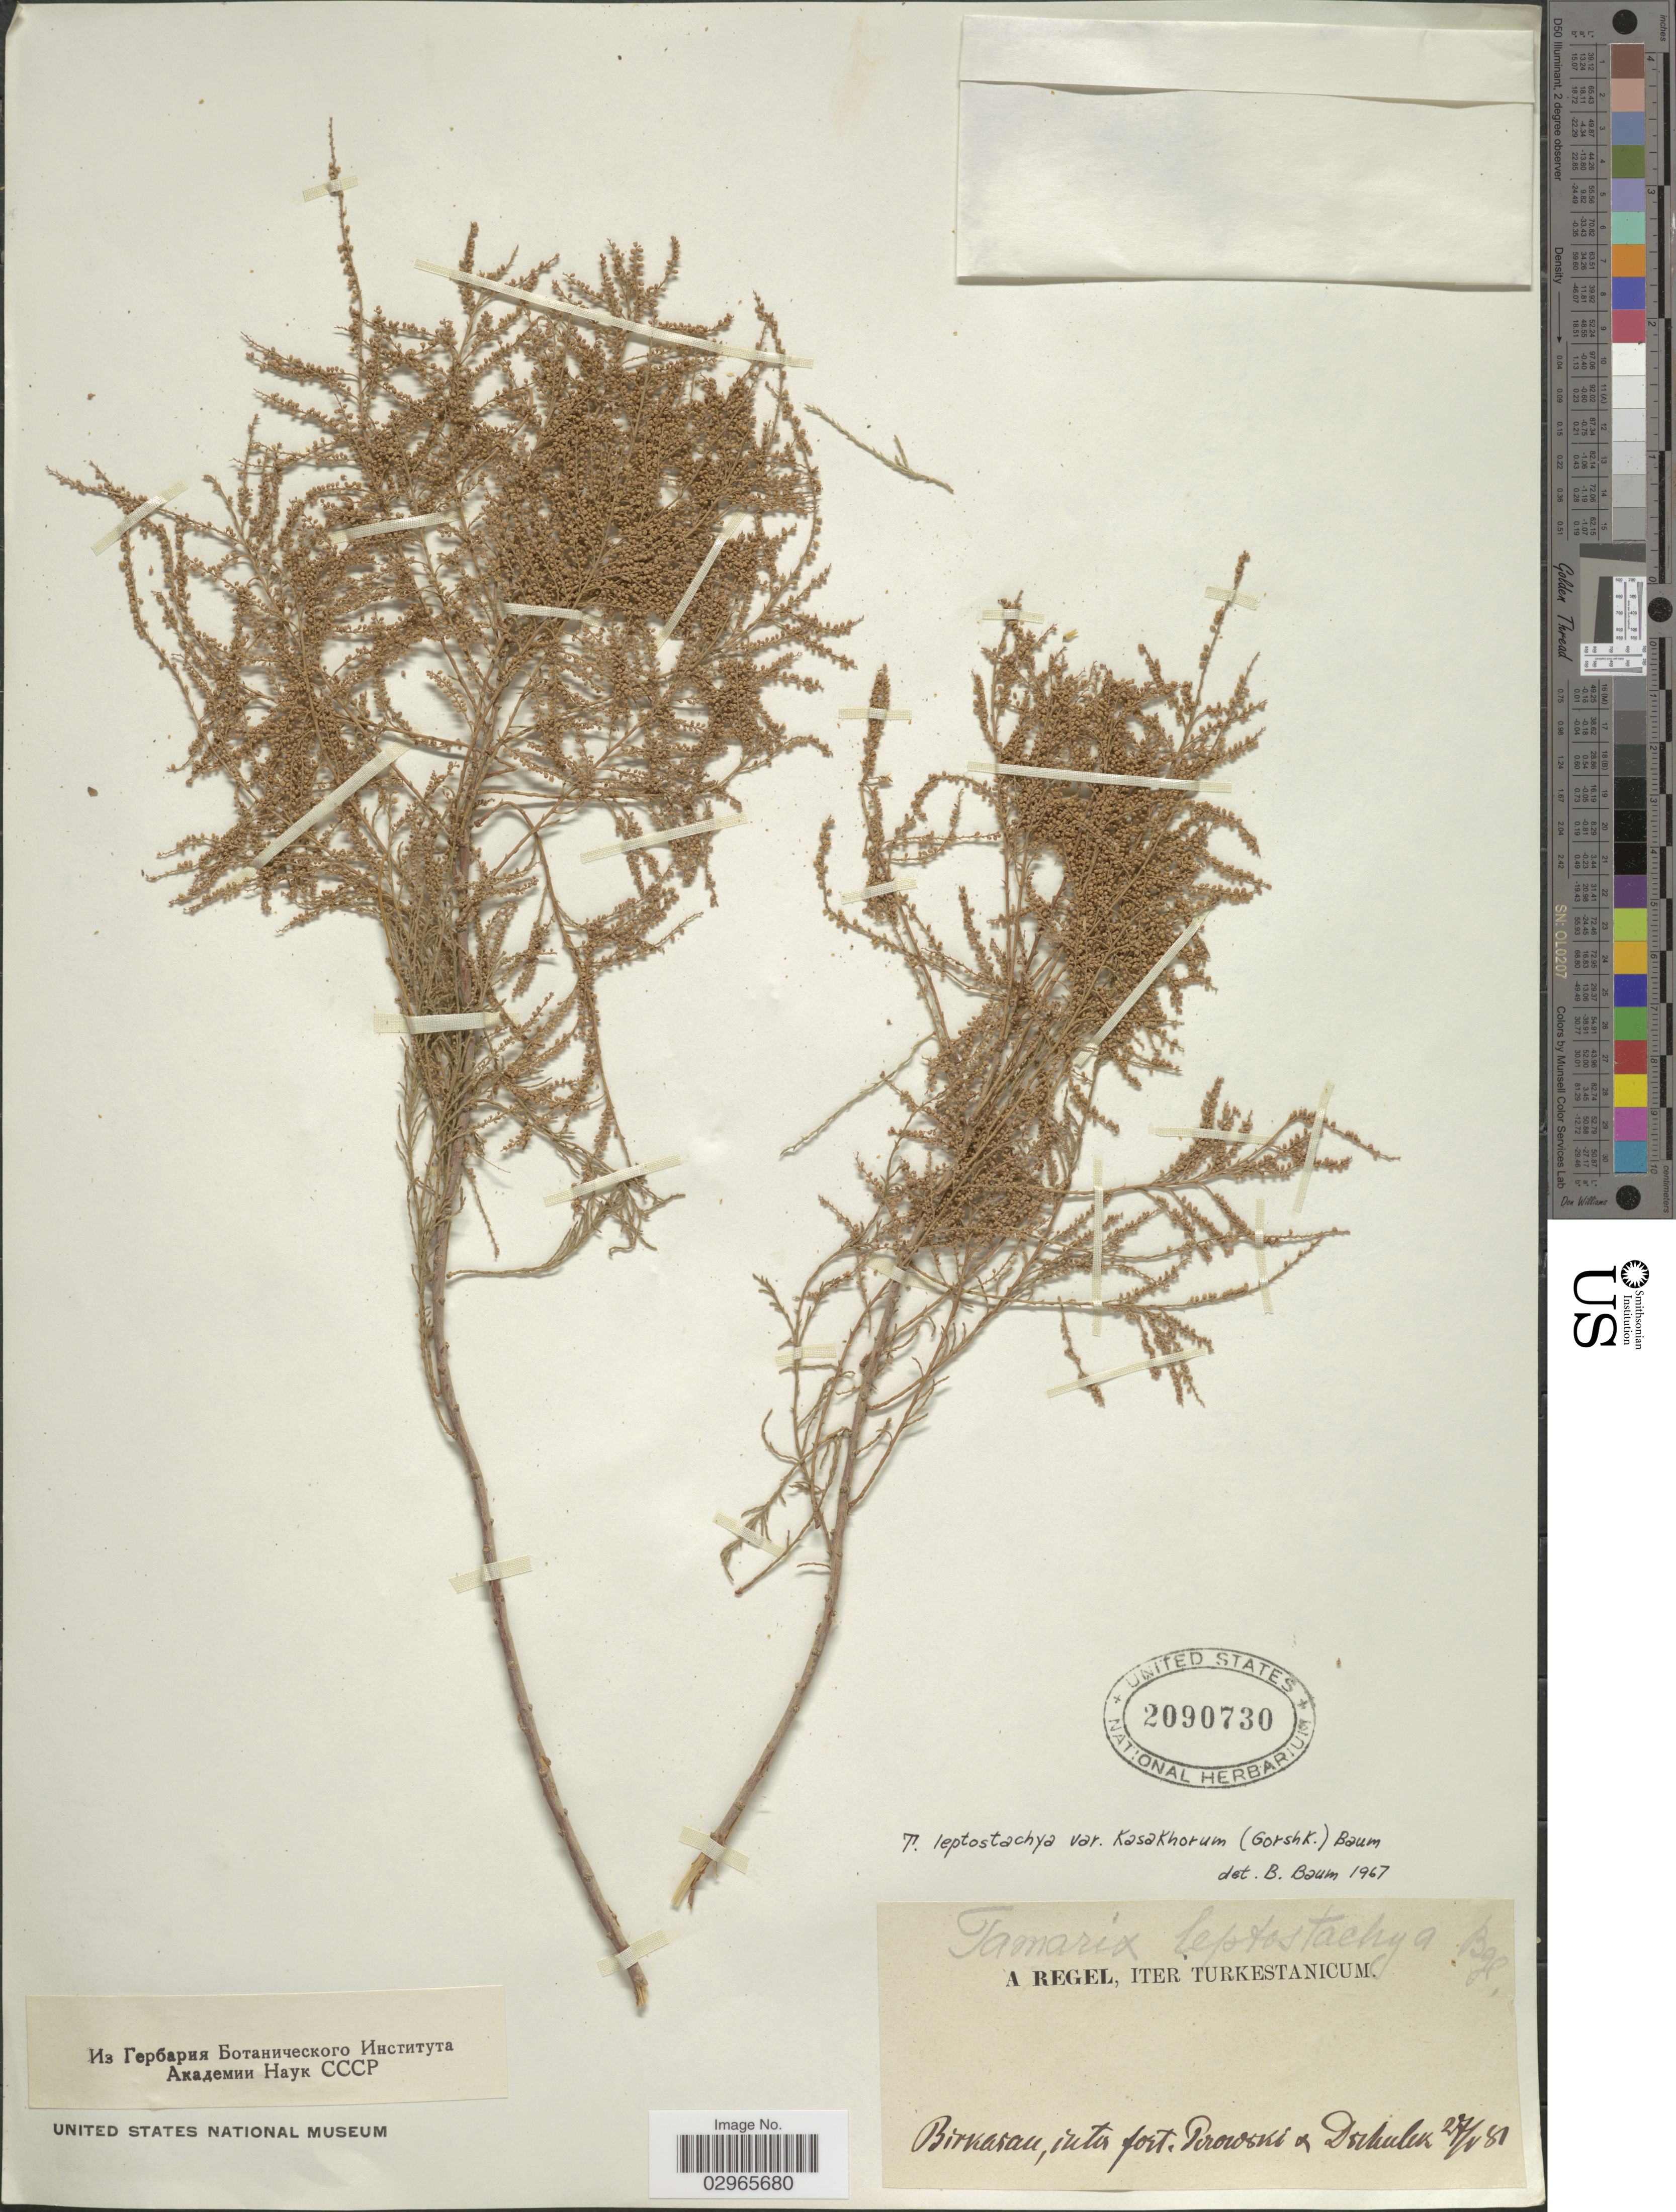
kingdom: Plantae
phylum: Tracheophyta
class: Magnoliopsida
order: Caryophyllales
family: Tamaricaceae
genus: Tamarix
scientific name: Tamarix leptostachya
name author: Bunge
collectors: A. Regel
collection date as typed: Transcribed d/m/y: 27/5/81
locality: Iter Turkestanicum. Birkasau, inter fort. Pirowski & Dorhuler. [interpreted]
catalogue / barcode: US 2090730